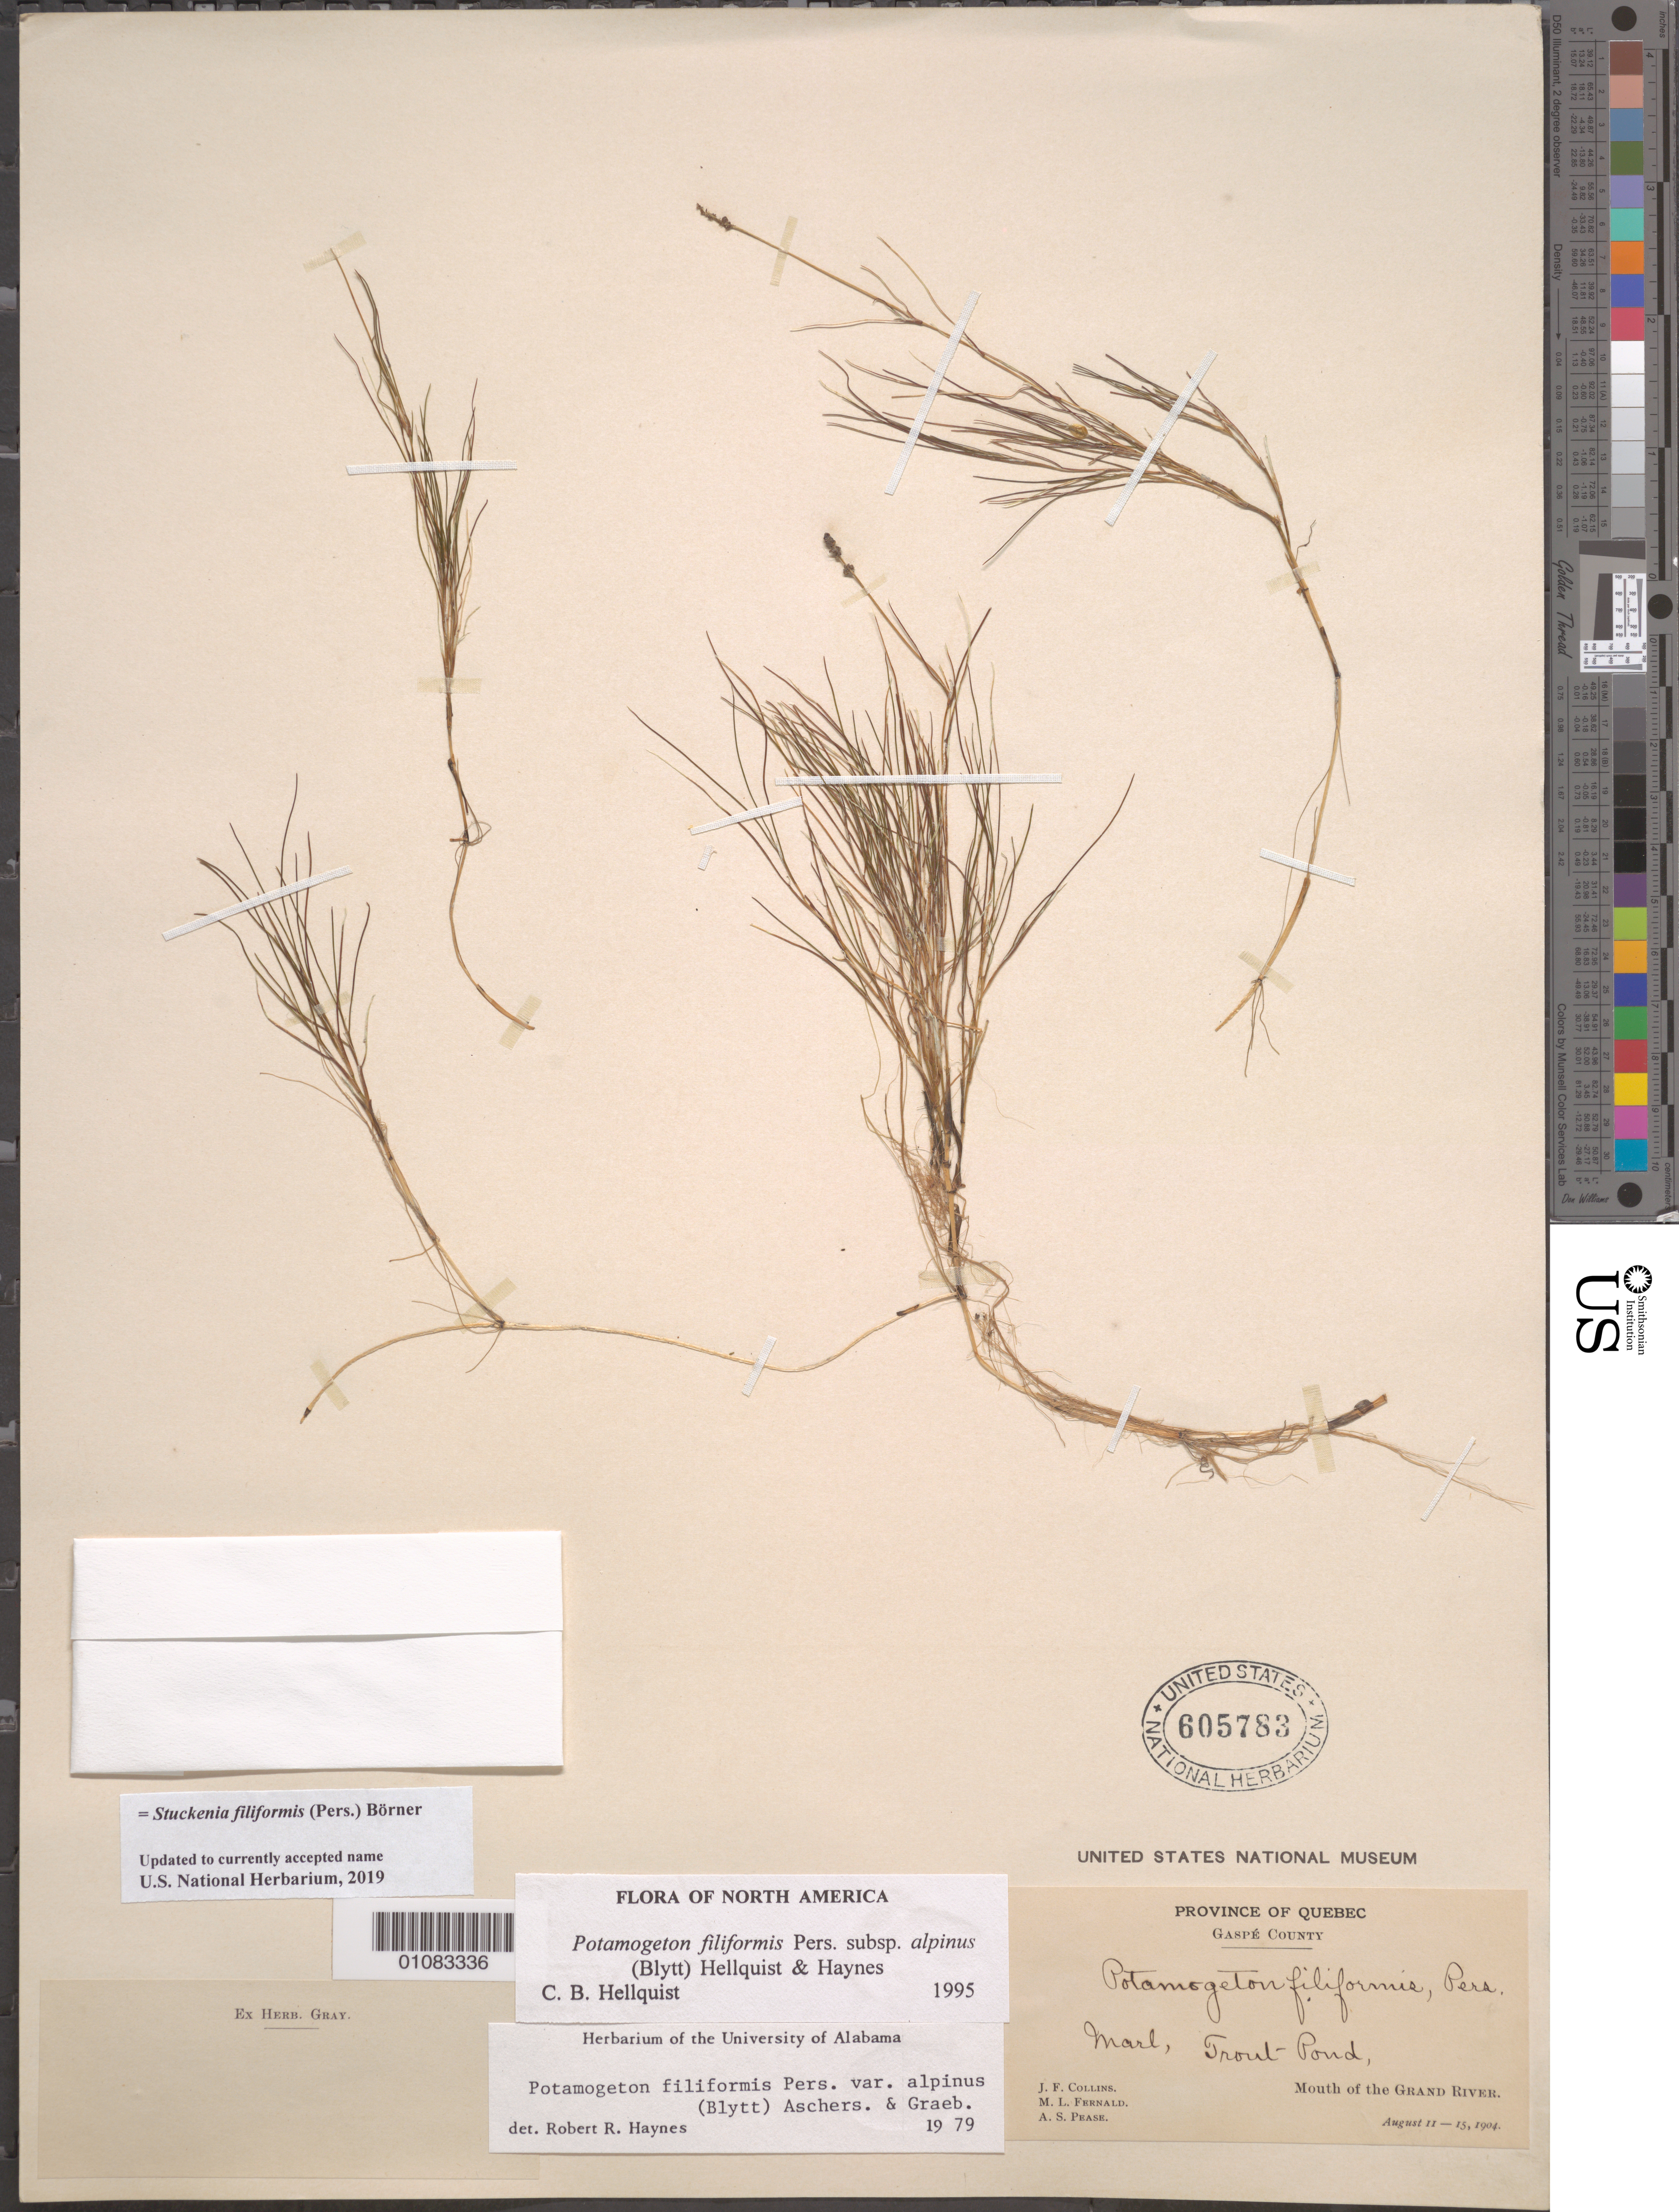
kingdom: Plantae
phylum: Tracheophyta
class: Liliopsida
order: Alismatales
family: Potamogetonaceae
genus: Stuckenia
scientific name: Stuckenia filiformis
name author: (Pers.) Börner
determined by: Strong, Mark T., (BOT), Smithsonian Institution - National Museum of Natural History (UNITED STATES)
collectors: J. Collins, M. L. Fernald & A. S. Pease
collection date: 1904-08-11/1904-08-15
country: Canada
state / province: Quebec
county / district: Gaspe County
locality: mouth of Grand River, Marl, Trout Pond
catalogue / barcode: US 605783